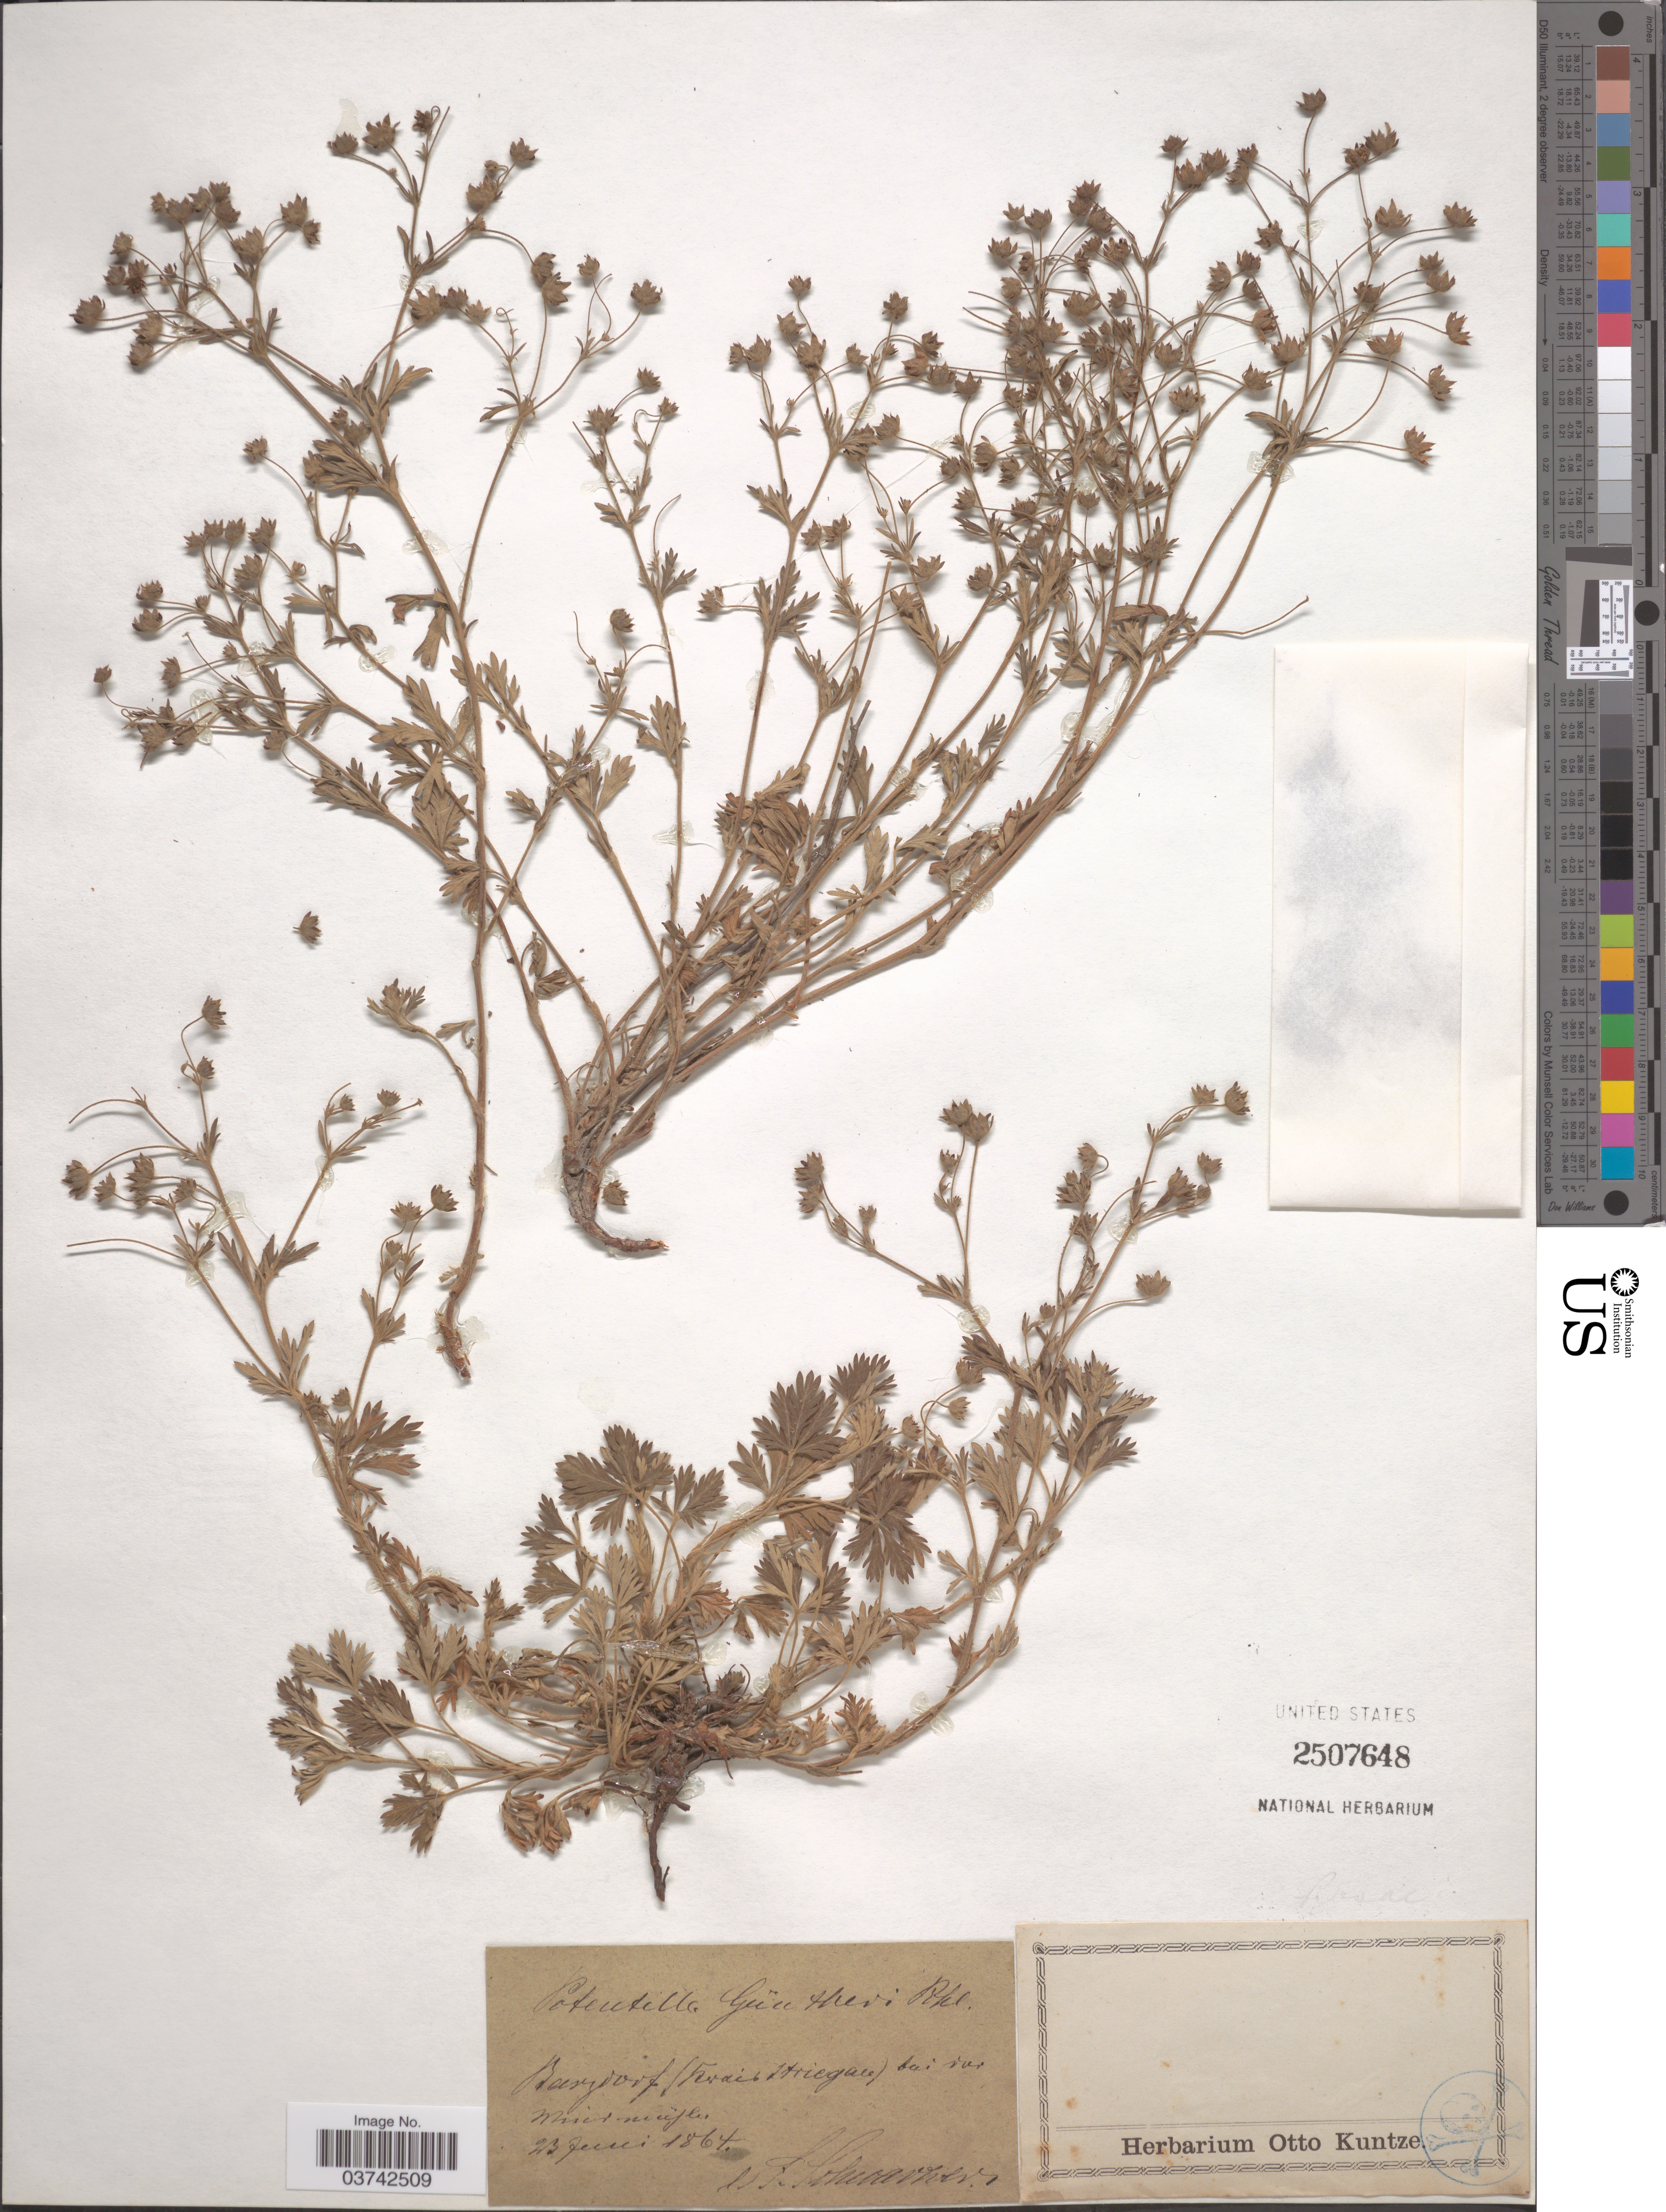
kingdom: Plantae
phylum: Tracheophyta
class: Magnoliopsida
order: Rosales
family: Rosaceae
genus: Potentilla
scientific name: Potentilla guntheri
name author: Auct.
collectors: S. Schwarzer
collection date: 1864-06-23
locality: Barzdorf ([illegible text] Striegau) bai [illegible text] .[interpreted]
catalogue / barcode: US 2507648